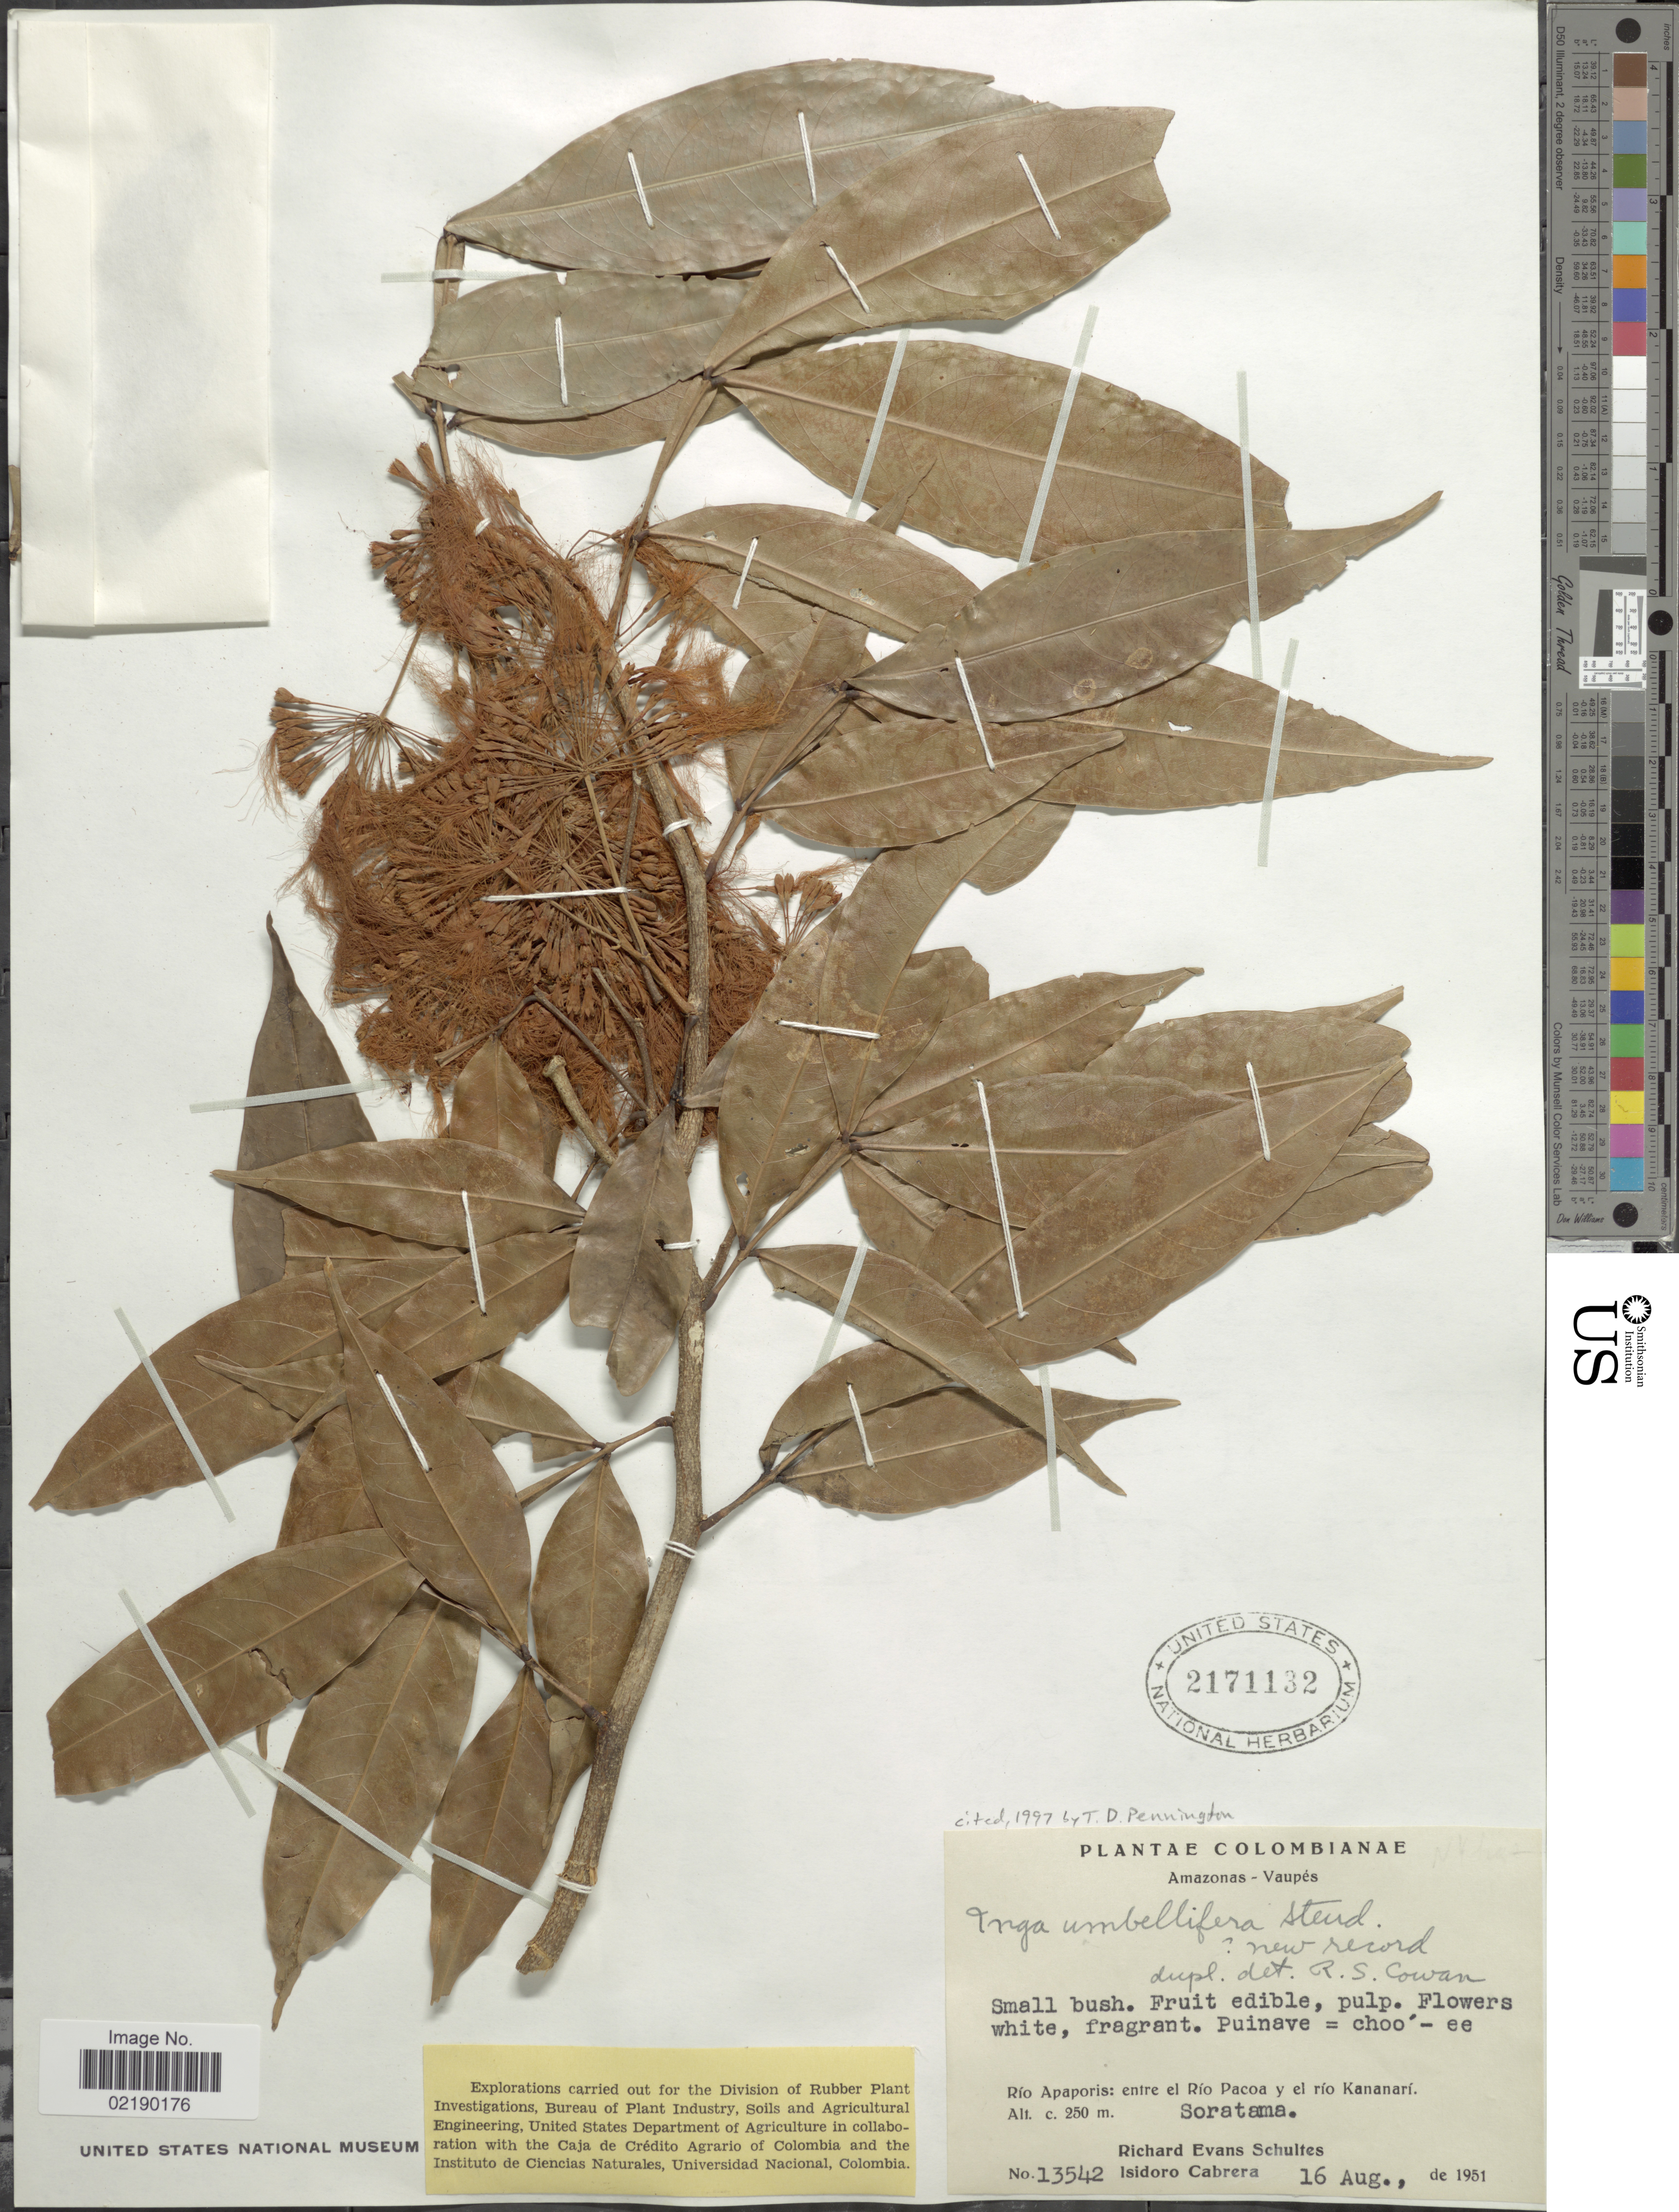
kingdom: Plantae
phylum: Tracheophyta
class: Magnoliopsida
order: Fabales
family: Fabaceae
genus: Inga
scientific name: Inga umbellifera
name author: (Vahl) Steud. ex DC.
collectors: R. E. Schultes & I. Cabrera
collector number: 13542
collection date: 1951-08-16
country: Colombia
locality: Amazonas-Vaupes: Rio Apaporis, entre el rio Pacoa y el rio Kananari, Soratama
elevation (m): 250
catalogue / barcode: US 2171132